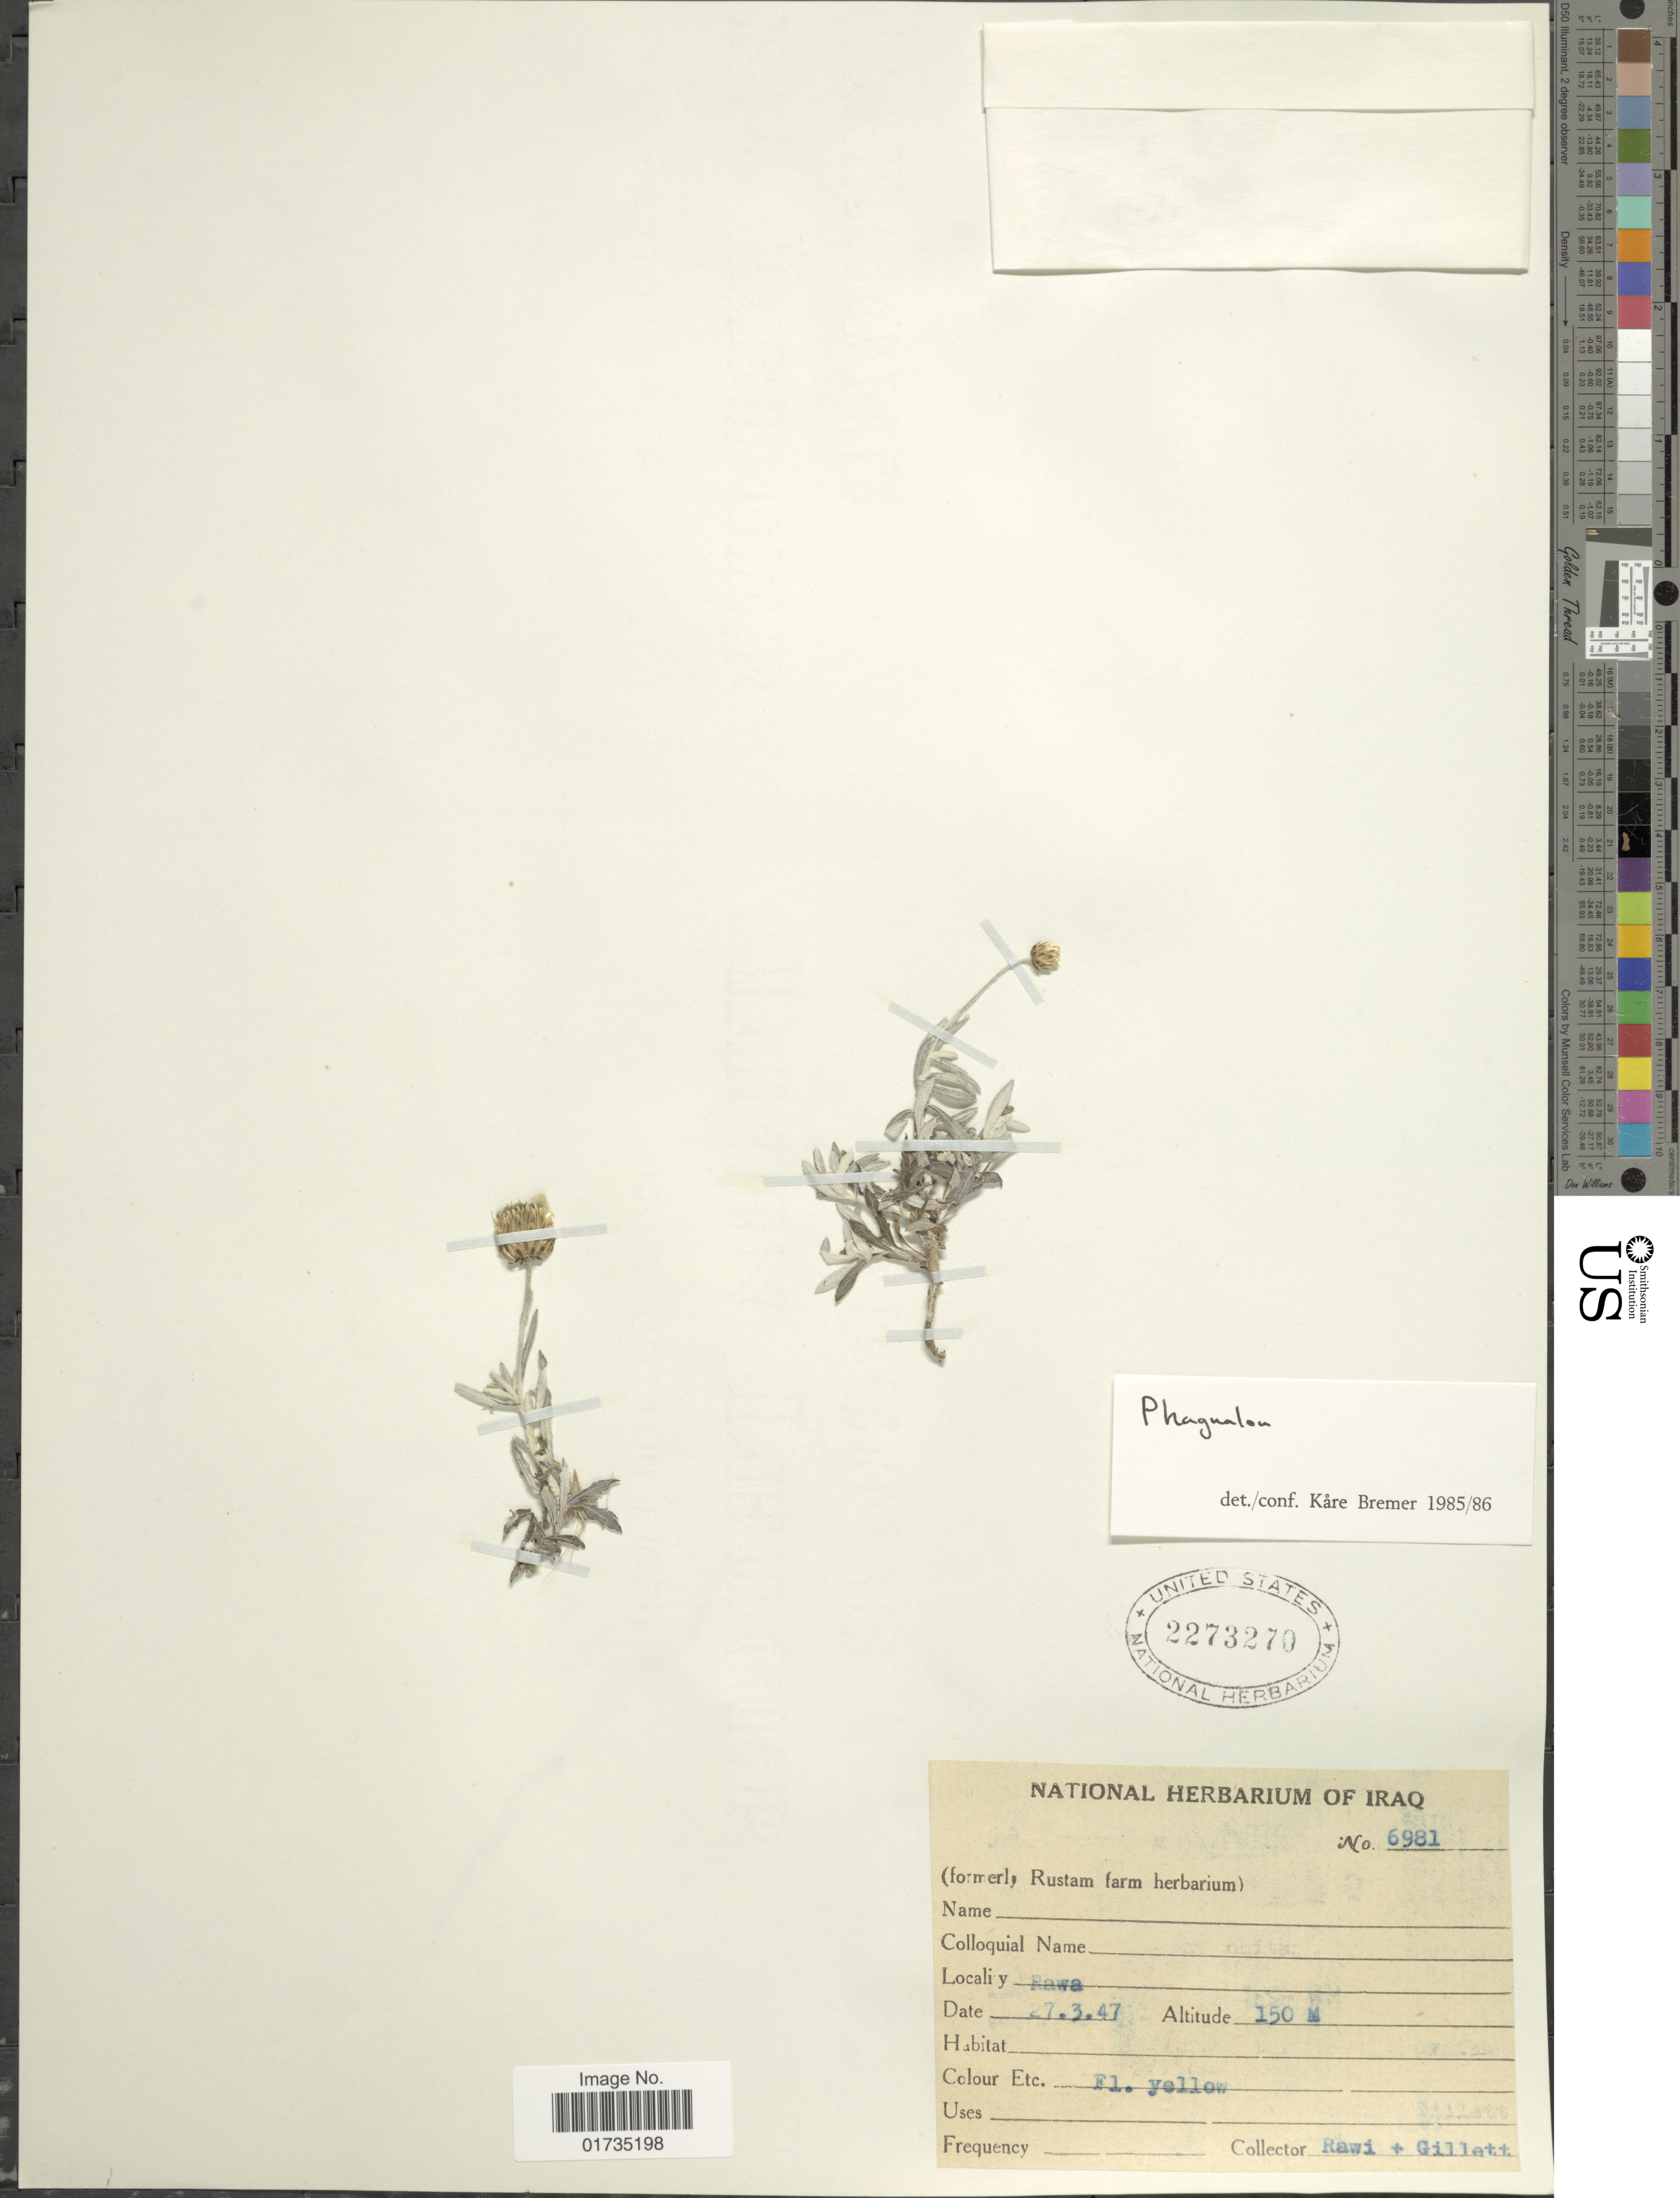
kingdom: Plantae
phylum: Tracheophyta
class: Magnoliopsida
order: Asterales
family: Asteraceae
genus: Phagnalon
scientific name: Phagnalon sp.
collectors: -. Rawi & Gillett, --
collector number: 6981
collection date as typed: Transcribed d/m/y: 27/3/47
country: Iraq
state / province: Al Anbar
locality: Rawa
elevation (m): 150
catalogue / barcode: US 2273270